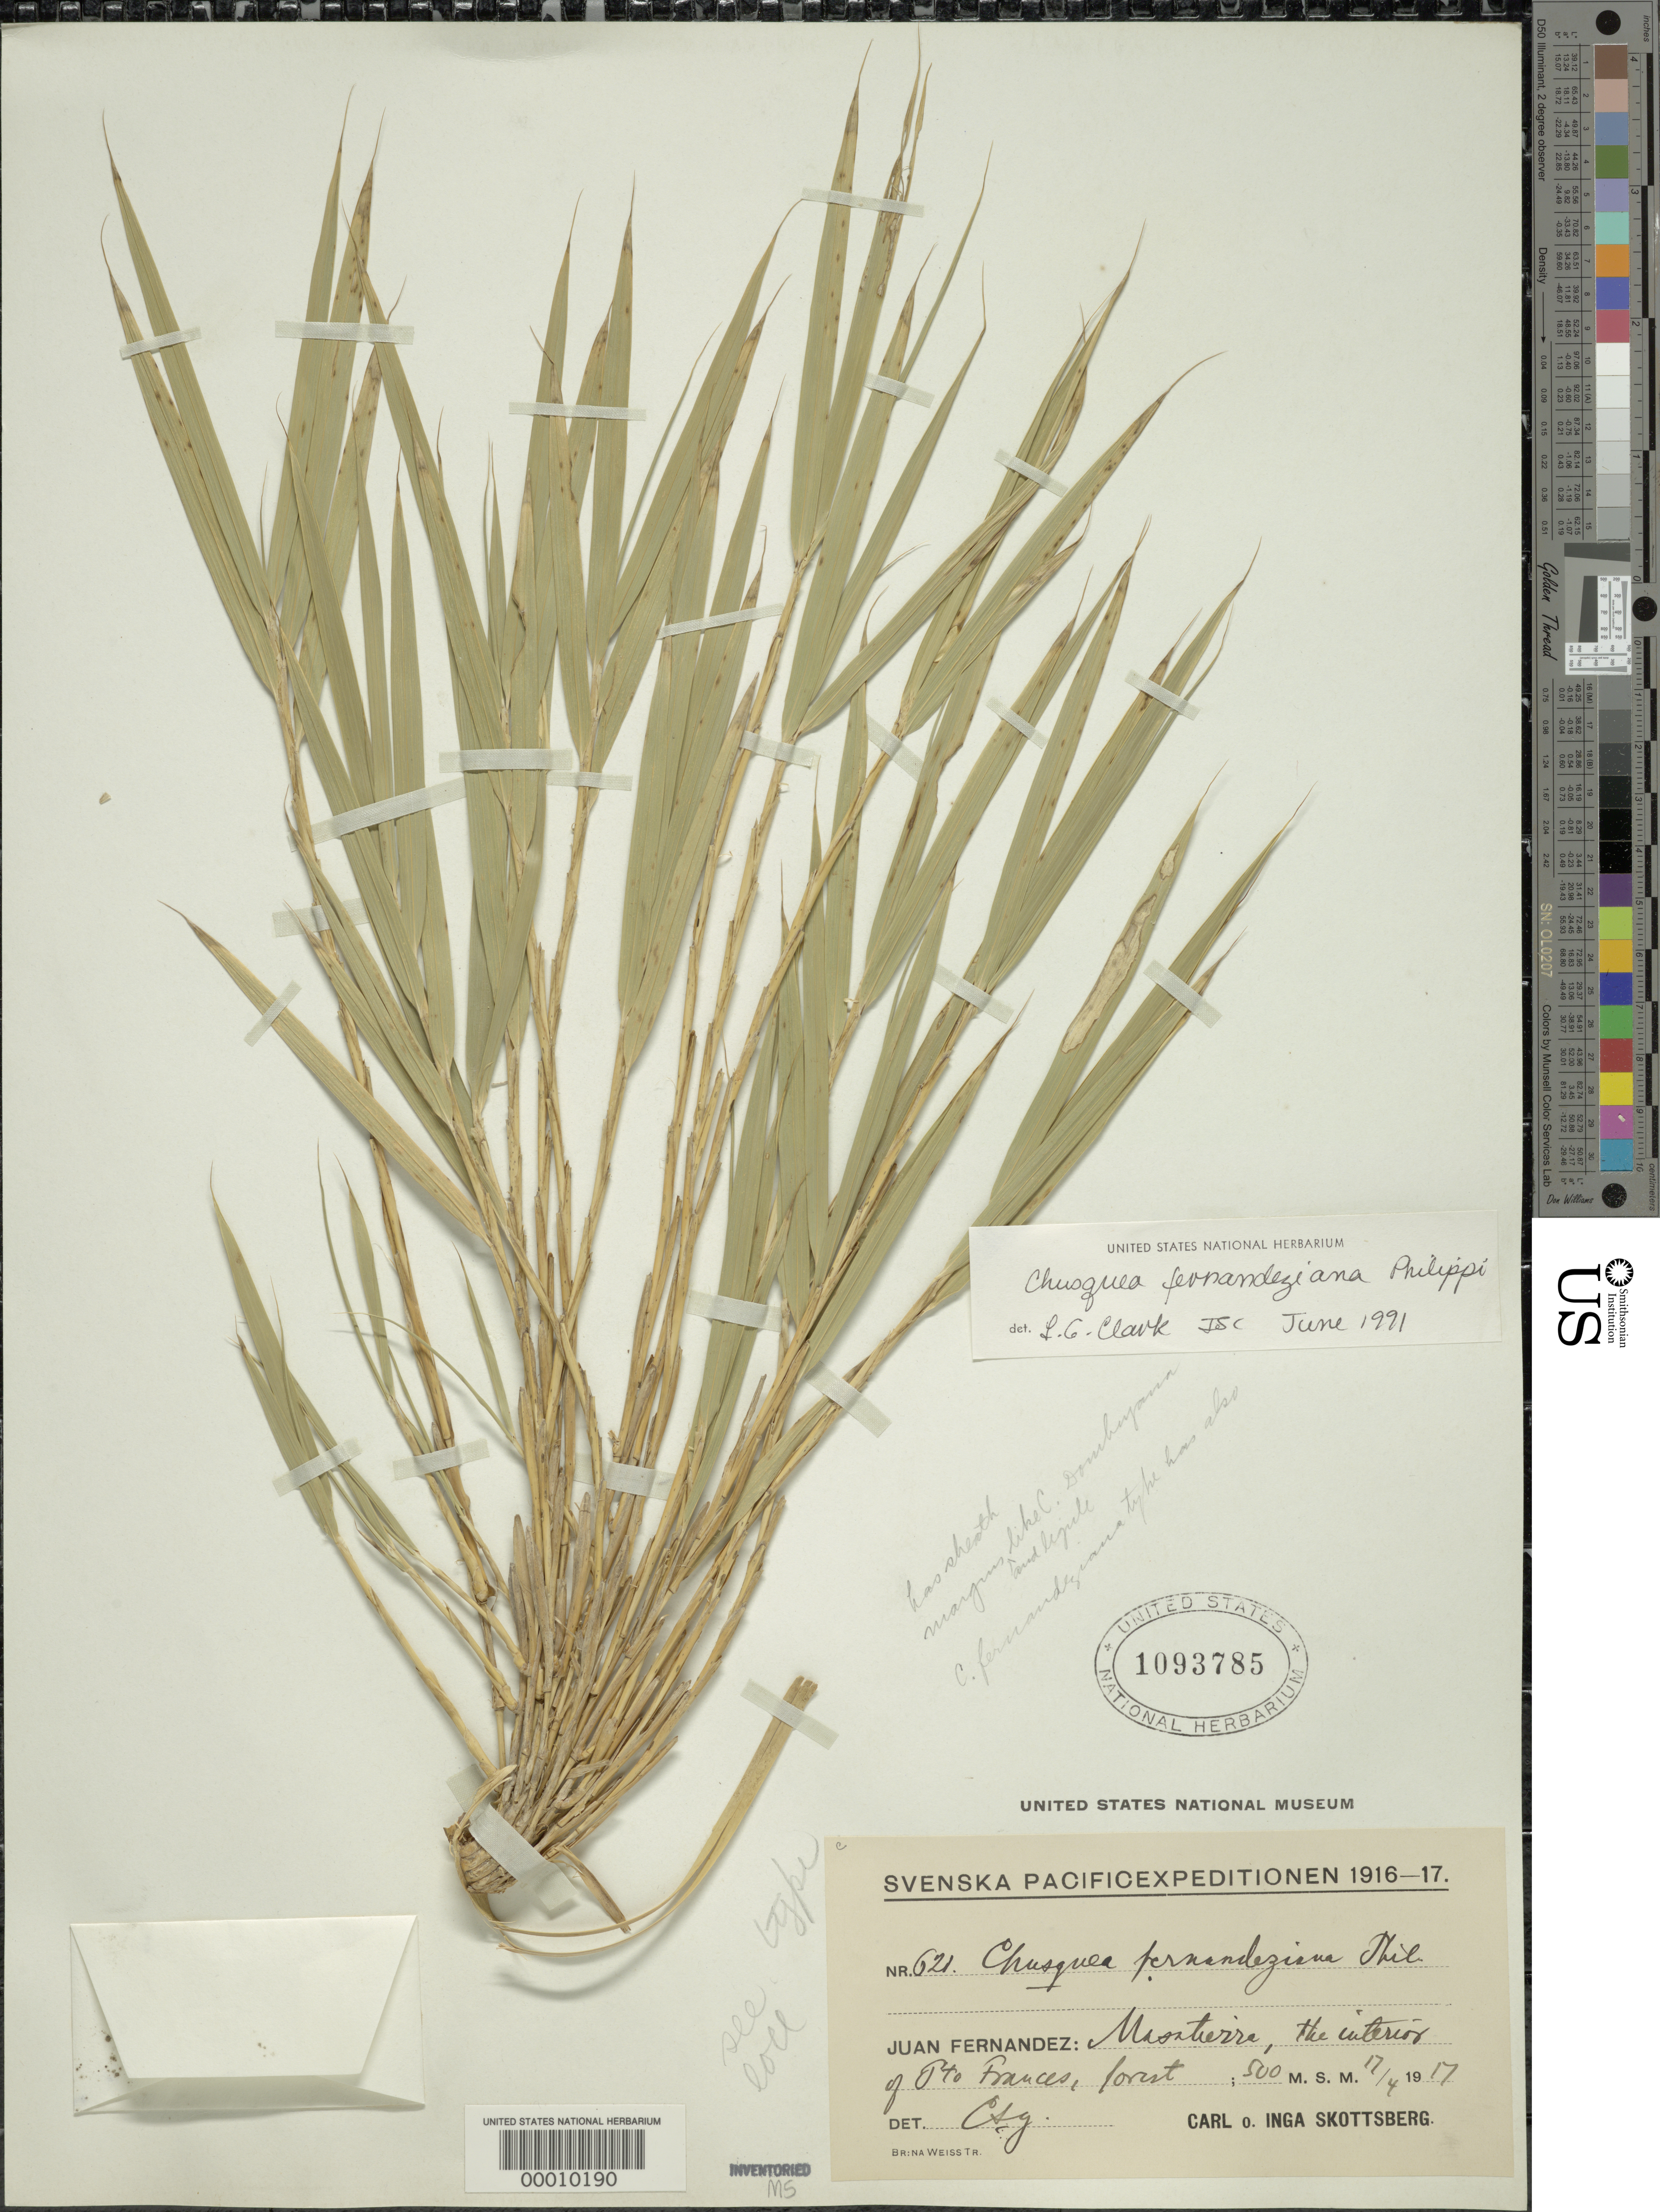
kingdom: Plantae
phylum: Tracheophyta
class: Liliopsida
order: Poales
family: Poaceae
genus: Chusquea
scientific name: Chusquea fernandeziana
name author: Phil.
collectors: C. Skottsberg & I. Skottsberg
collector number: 621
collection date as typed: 17 Apr 1917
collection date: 1917-04-17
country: Chile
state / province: Valparaíso (V)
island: Isla Más a Tierra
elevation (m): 500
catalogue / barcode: US 1093785